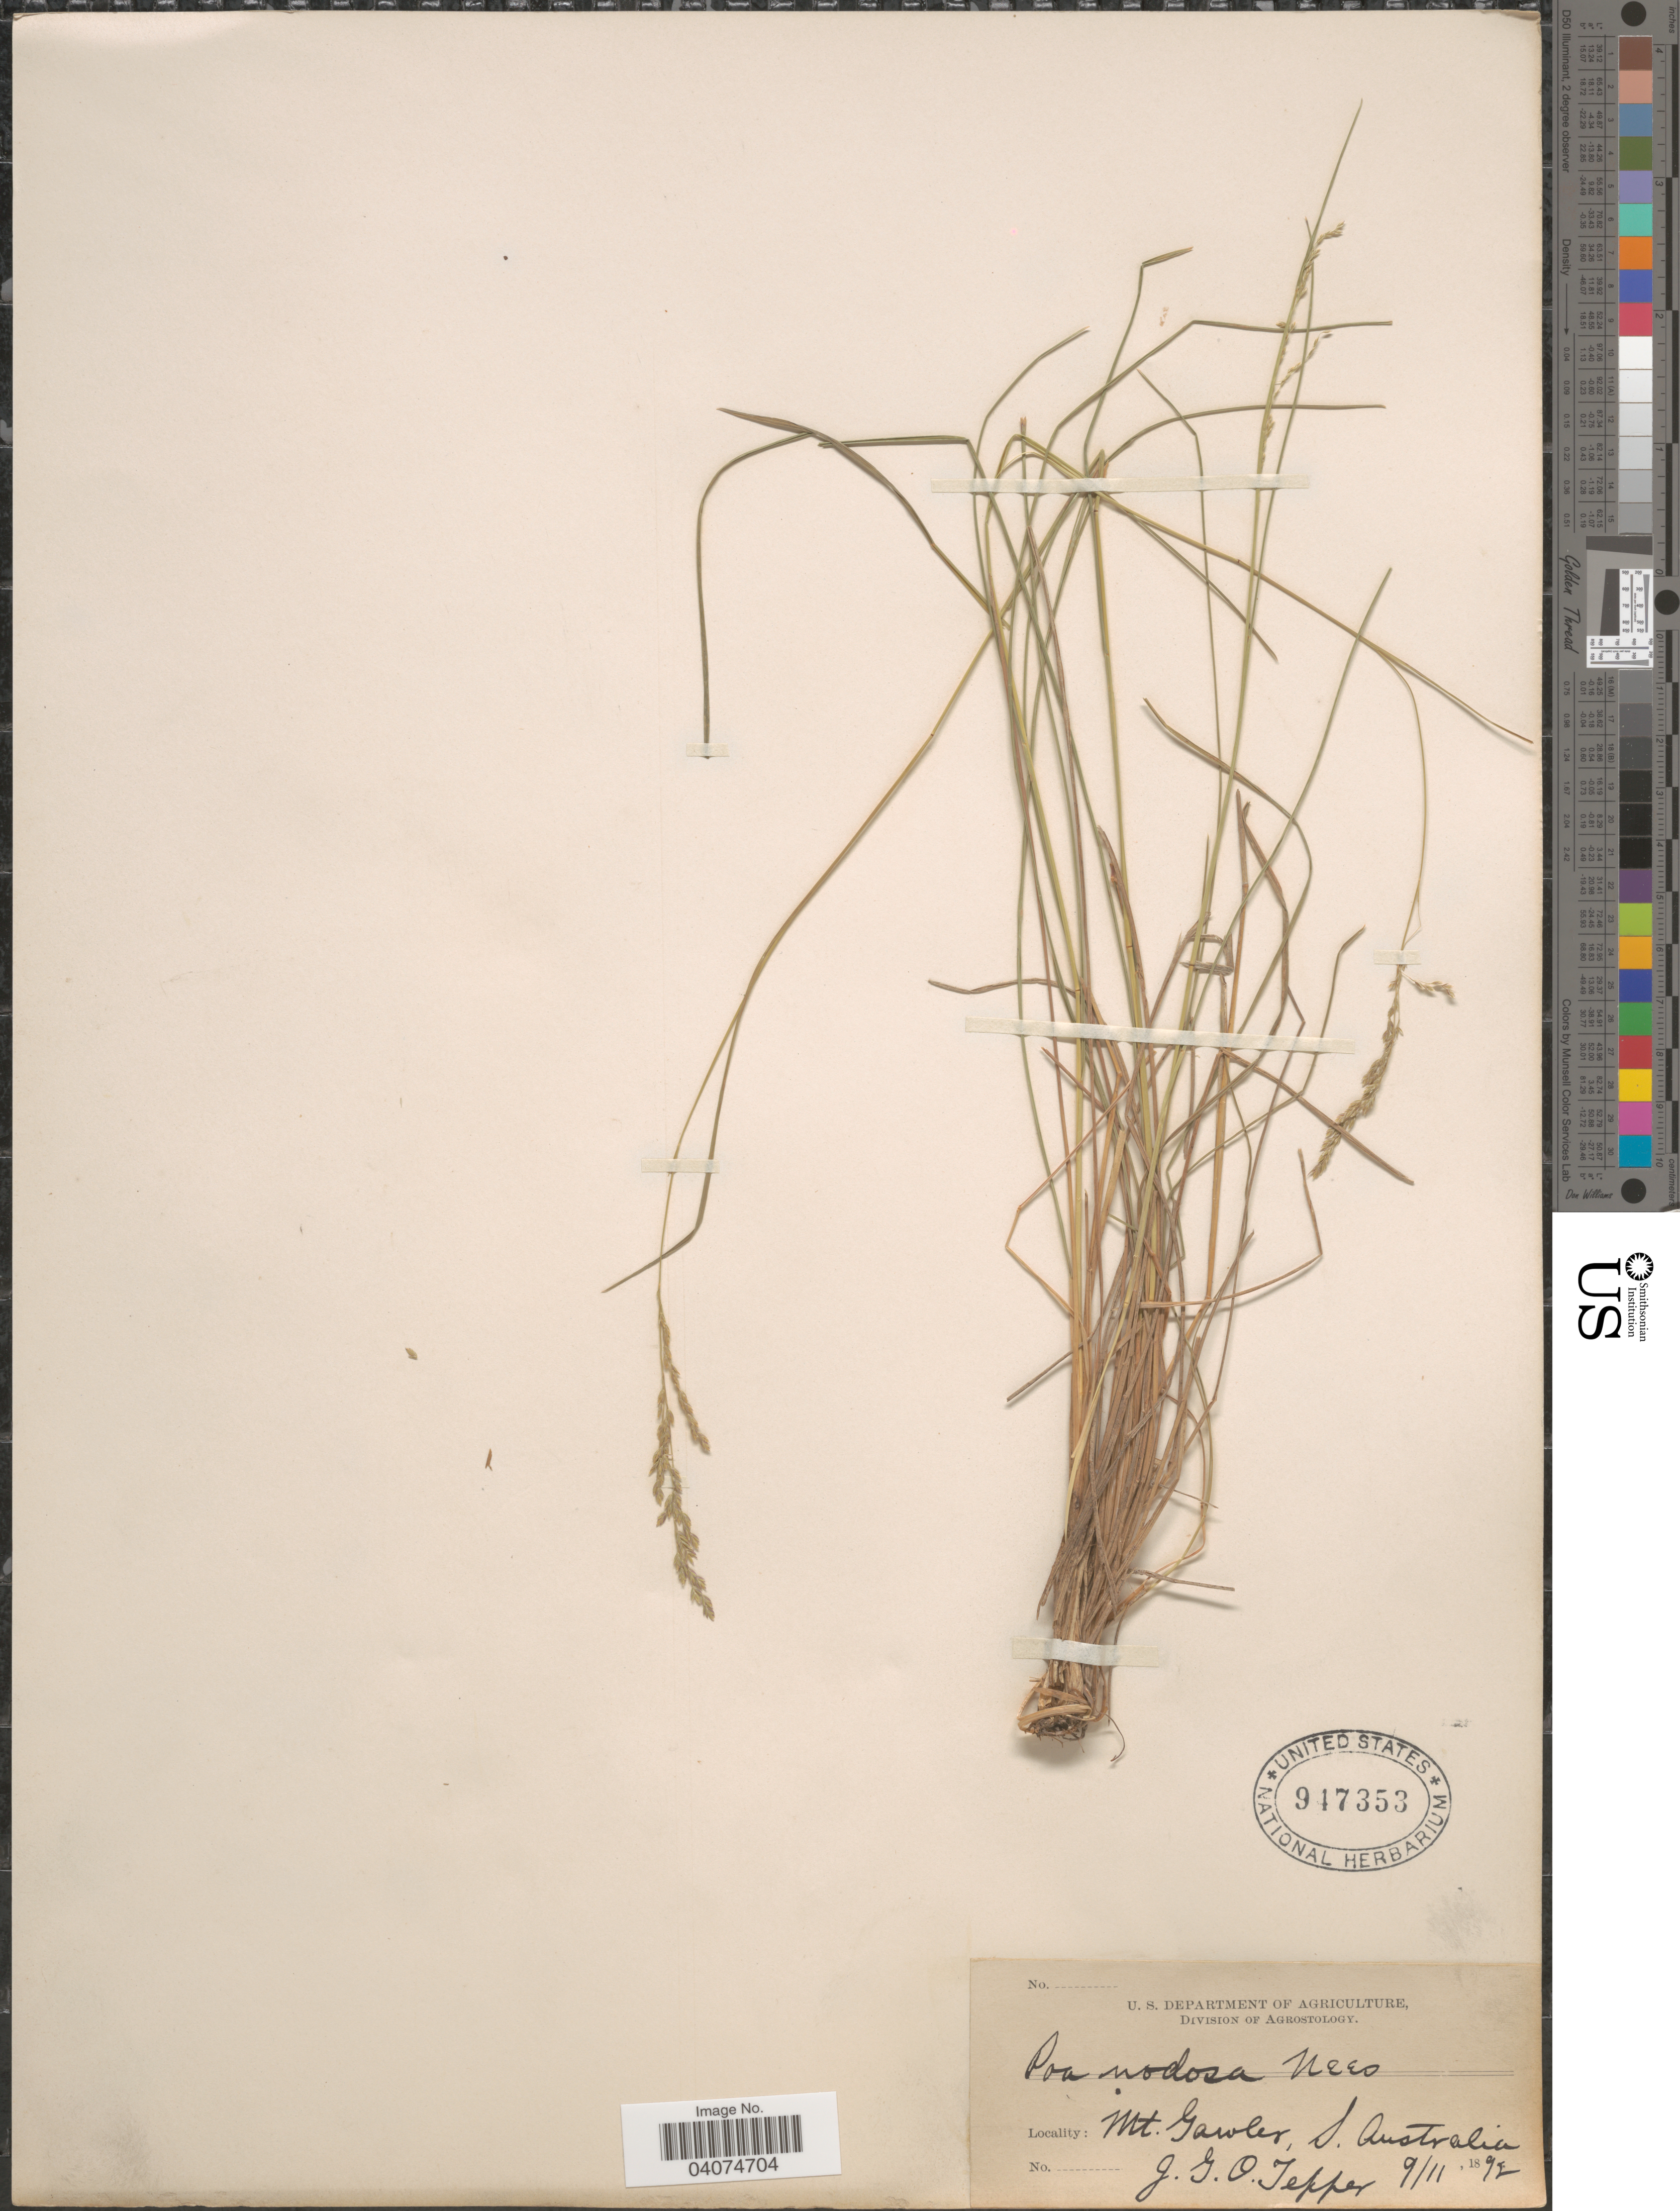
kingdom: Plantae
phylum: Tracheophyta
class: Liliopsida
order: Poales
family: Poaceae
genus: Poa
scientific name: Poa sp.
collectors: J. Tepper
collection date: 1892-11-09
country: Australia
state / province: South Australia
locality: Mt. Gawler.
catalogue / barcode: US 947353